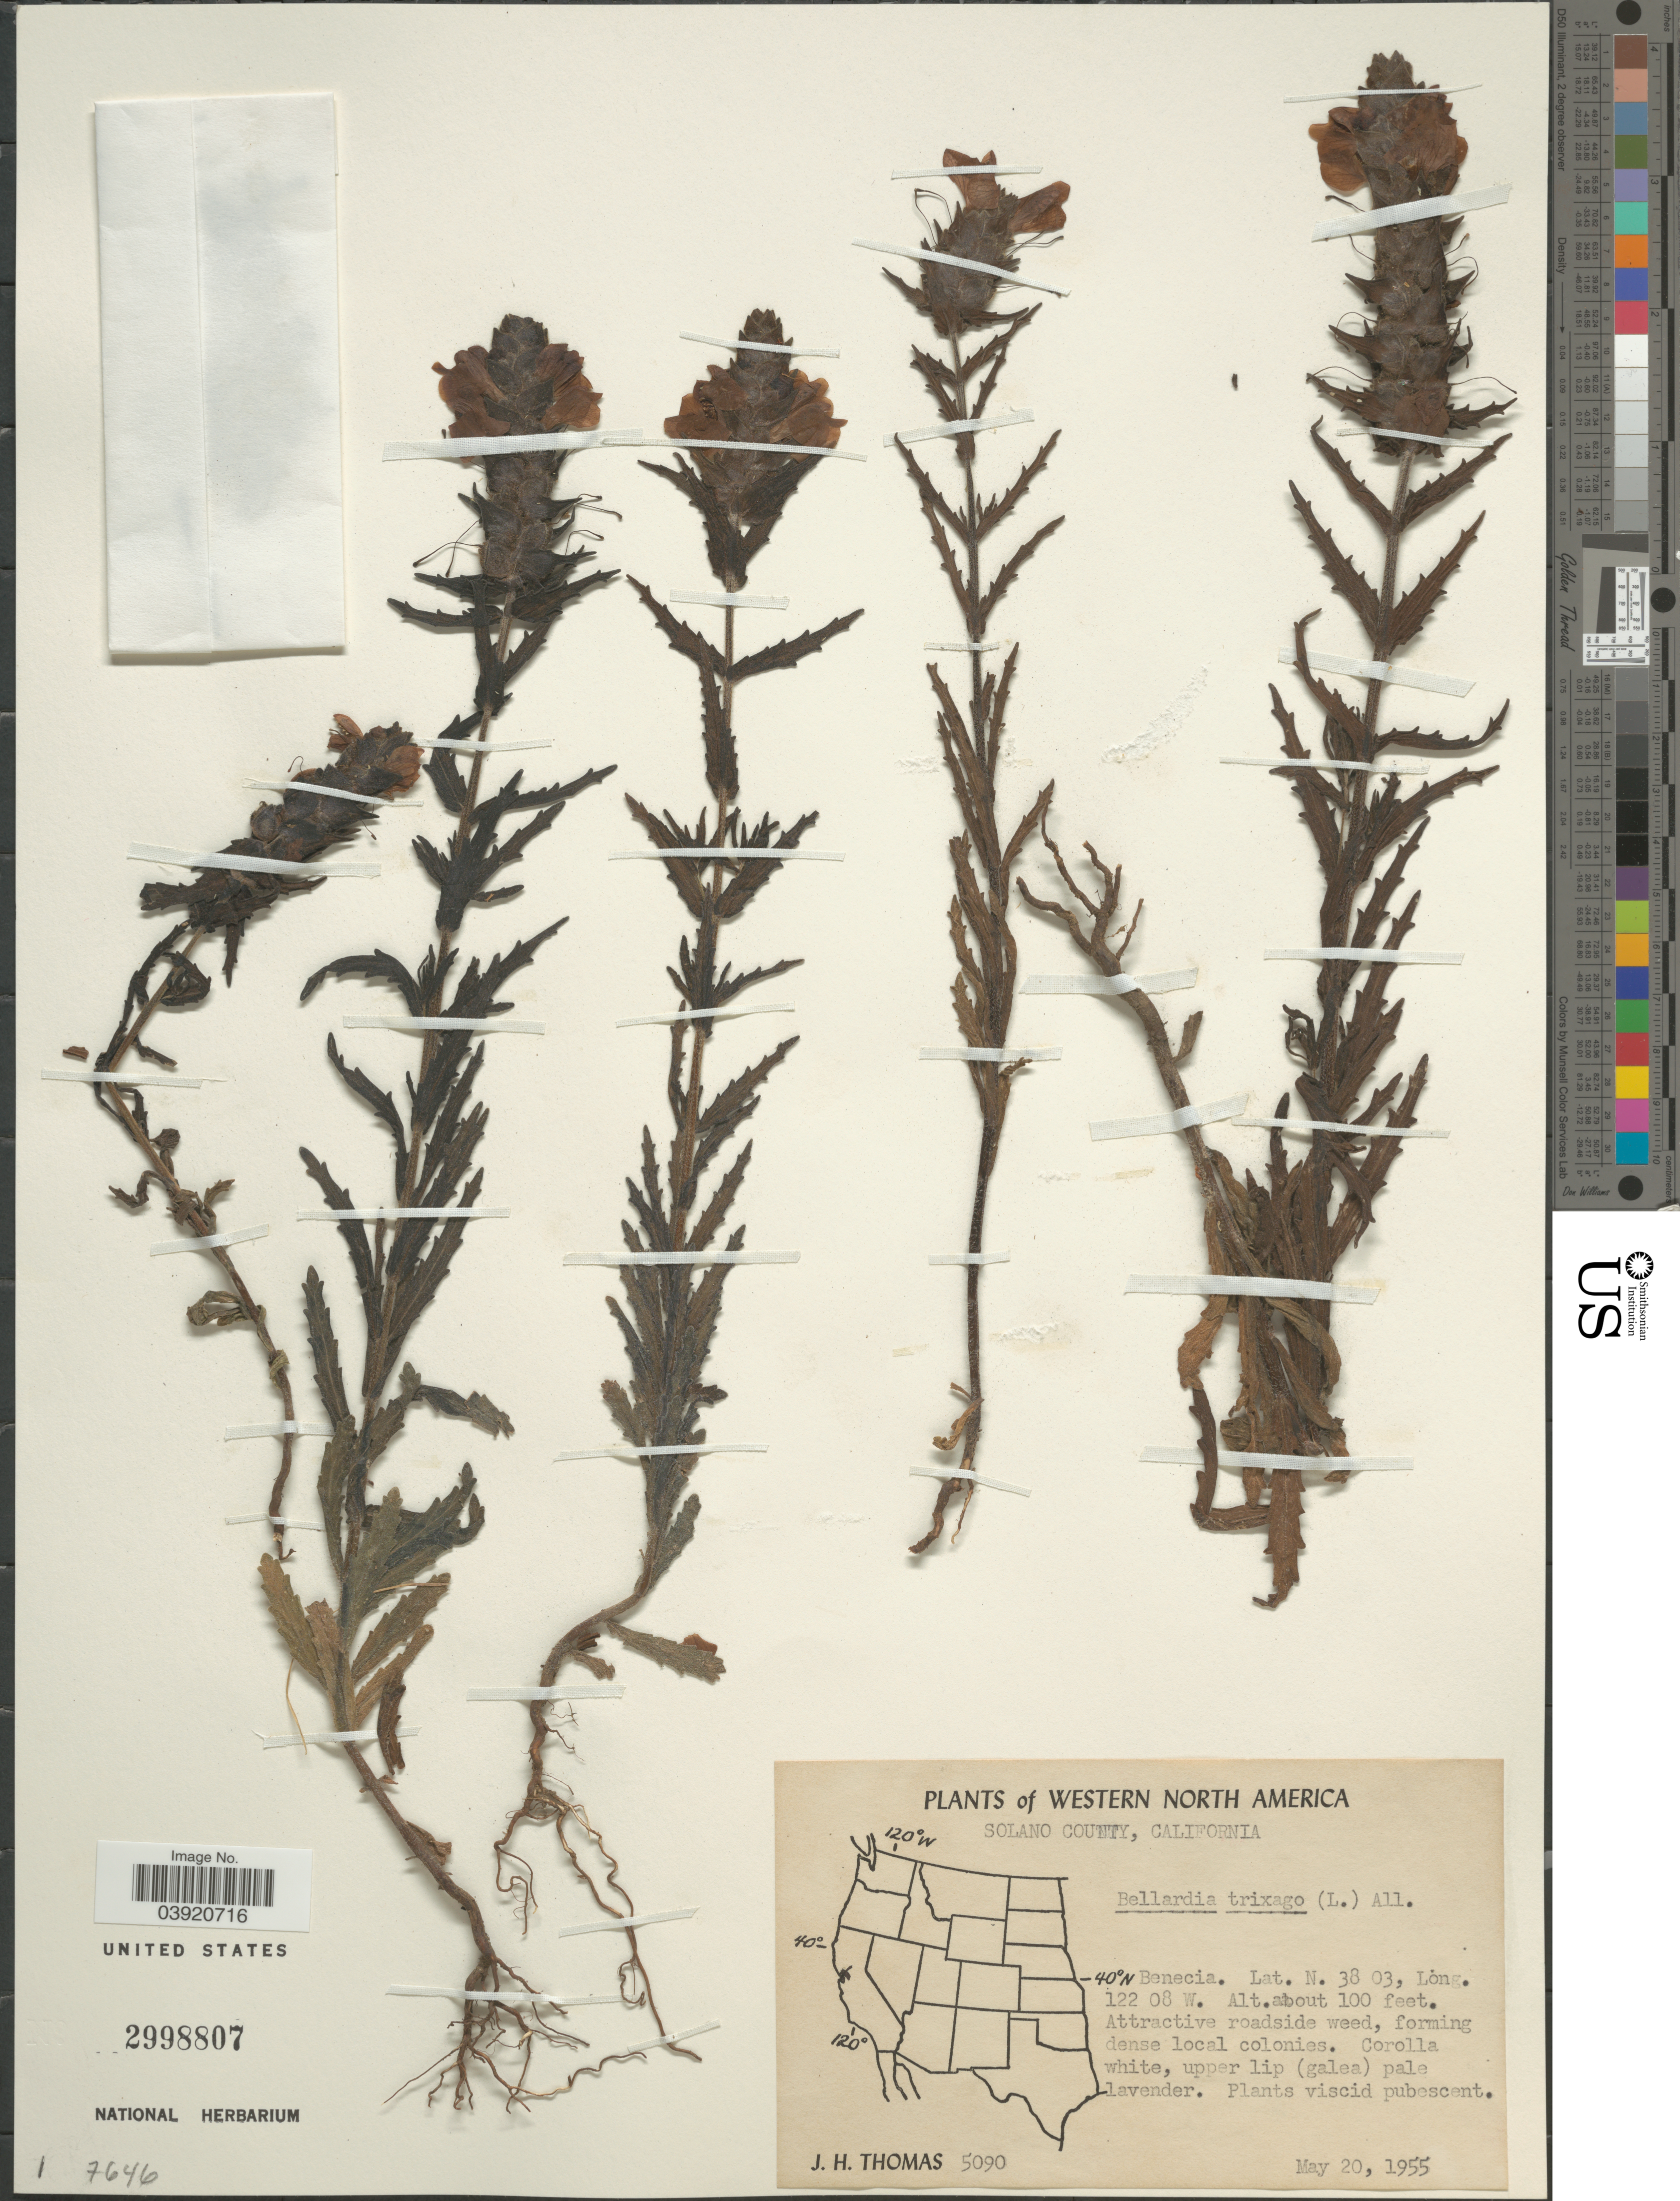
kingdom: Plantae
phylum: Tracheophyta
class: Magnoliopsida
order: Lamiales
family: Orobanchaceae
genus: Bellardia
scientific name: Bellardia trixago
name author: (L.) All.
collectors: J. H. Thomas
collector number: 5090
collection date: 1955-05-20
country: United States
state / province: California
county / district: Solano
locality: Western North America. Solano County. Benecia.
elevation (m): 30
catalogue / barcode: US 2998807